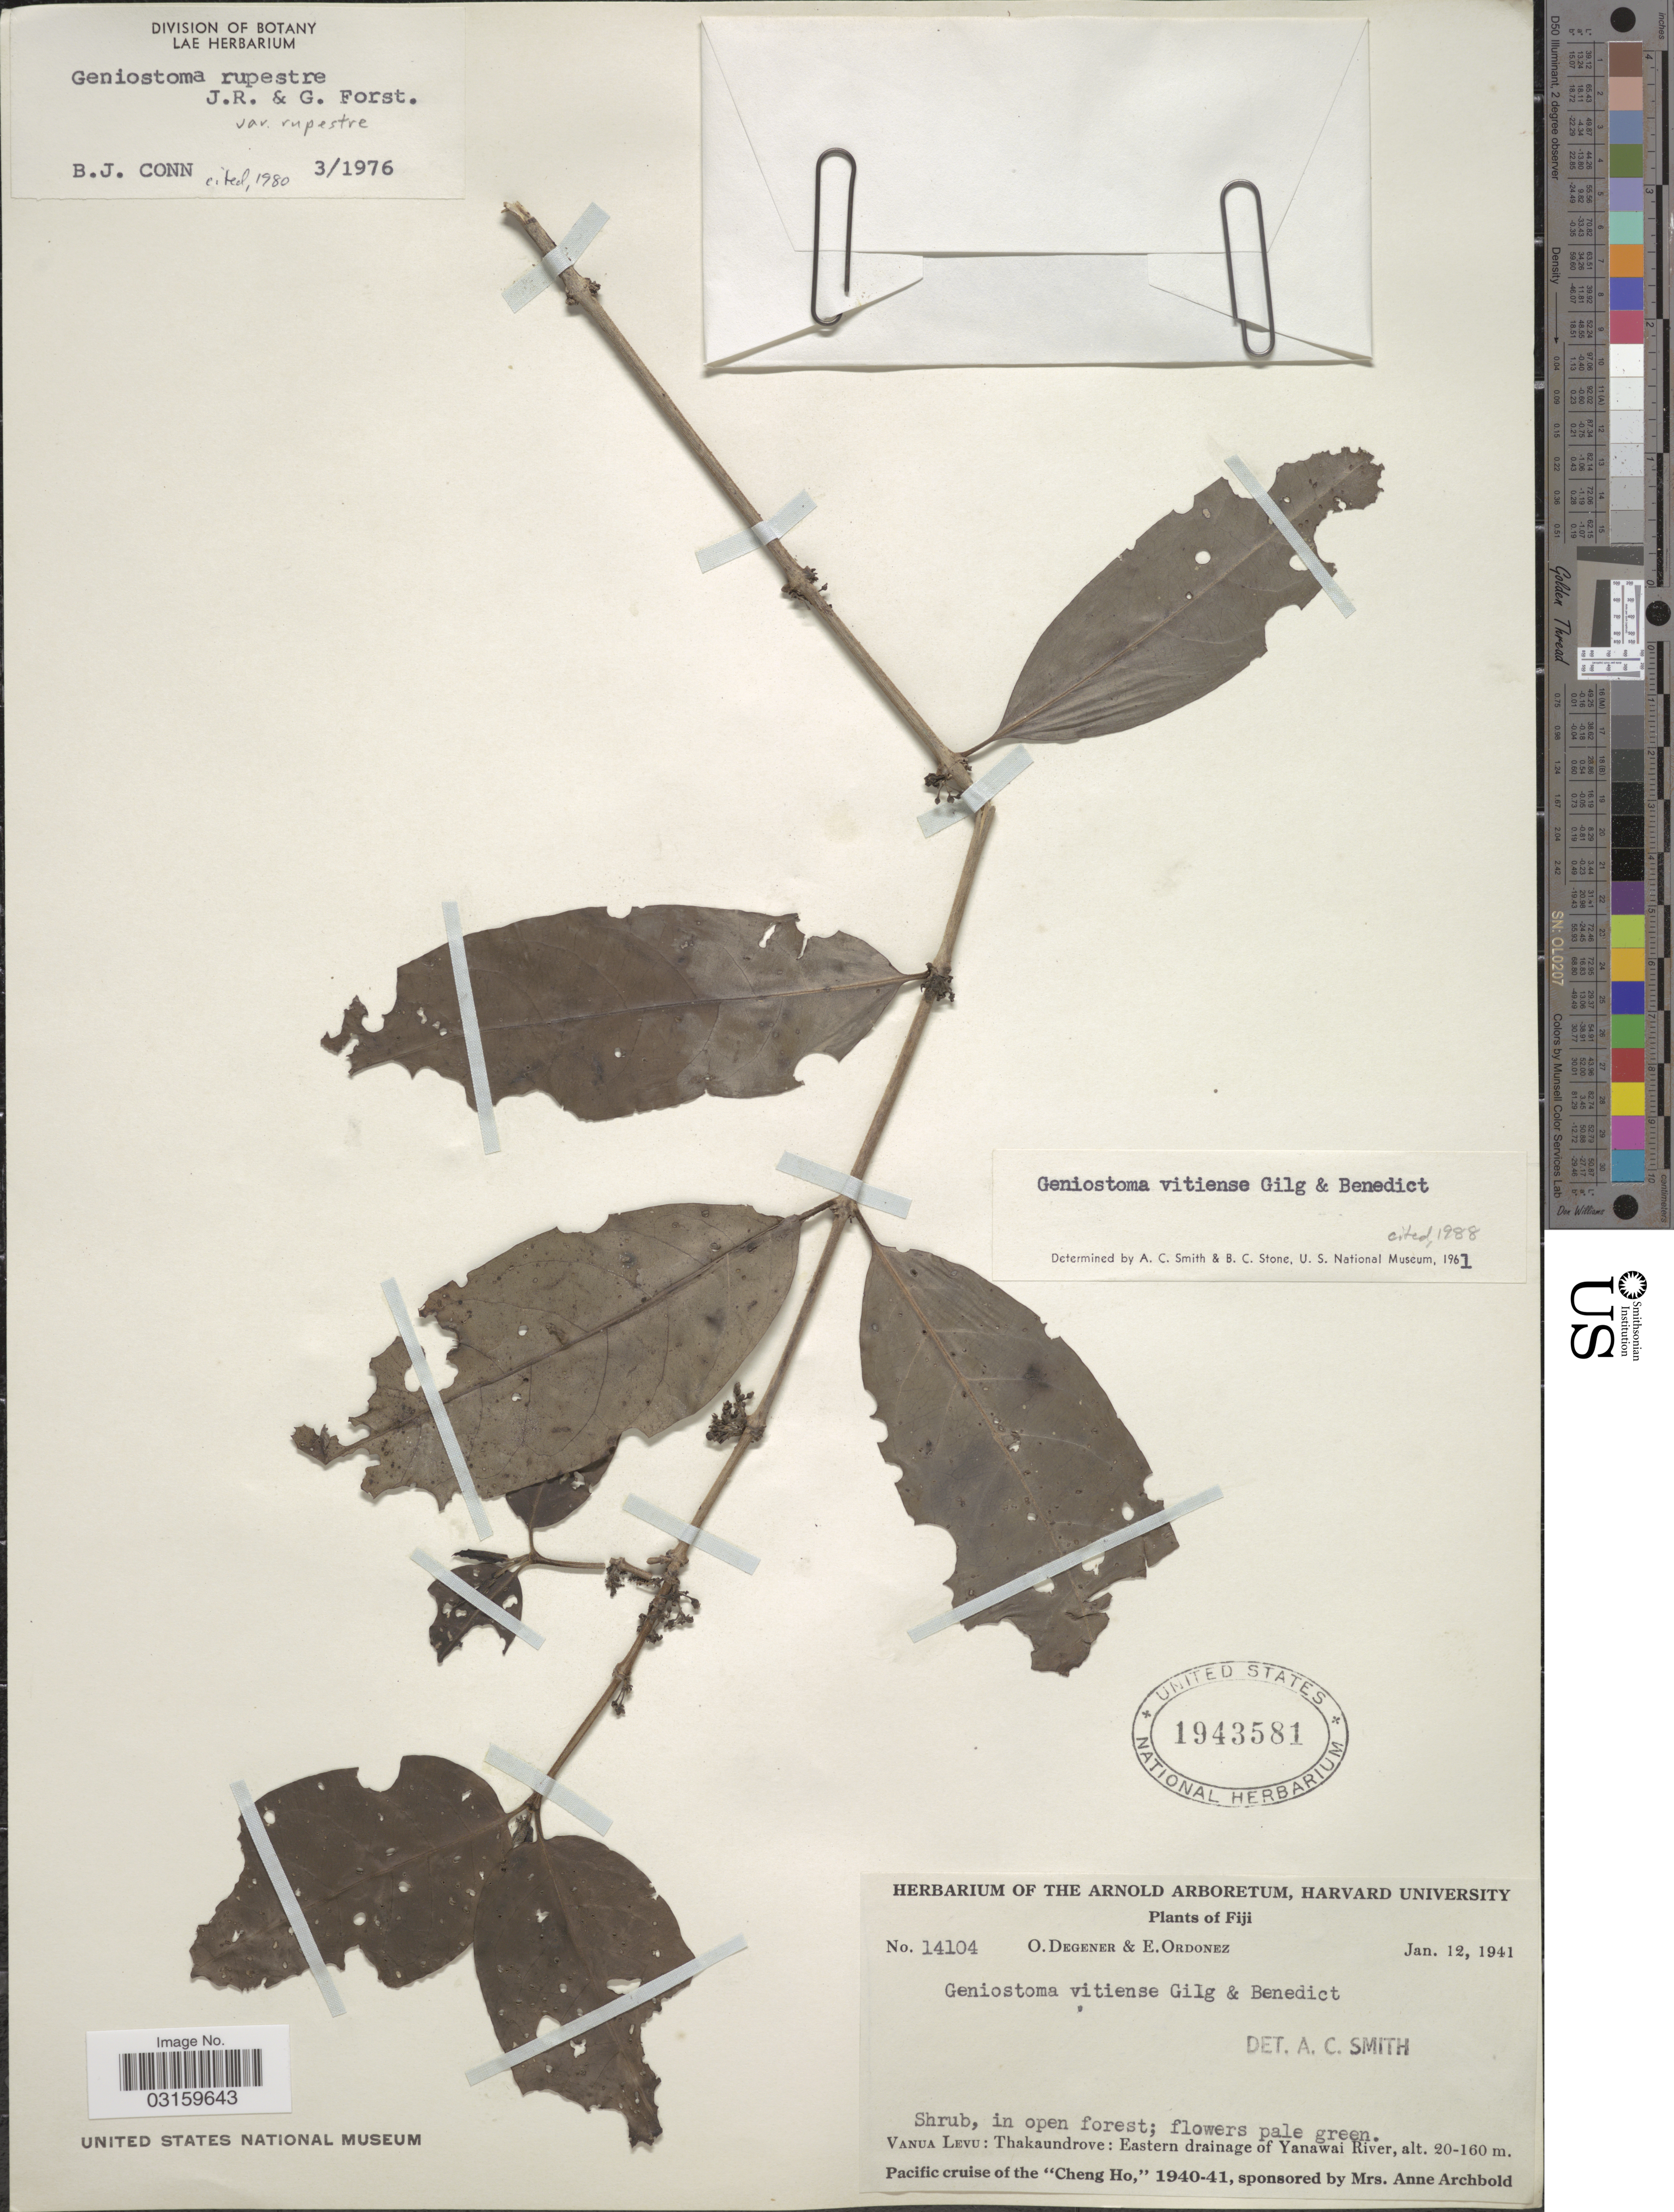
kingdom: Plantae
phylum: Tracheophyta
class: Magnoliopsida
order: Gentianales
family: Loganiaceae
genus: Geniostoma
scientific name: Geniostoma rupestre var. rupestre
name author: J.R. Forst. & G. Forst.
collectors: O. Degener & E. Ordonez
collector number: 14104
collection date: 1941-01-12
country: Fiji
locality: Vanua Levu: Thakaundrove: Eastern drainage of Yanawai River.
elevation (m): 20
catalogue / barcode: US 1943581